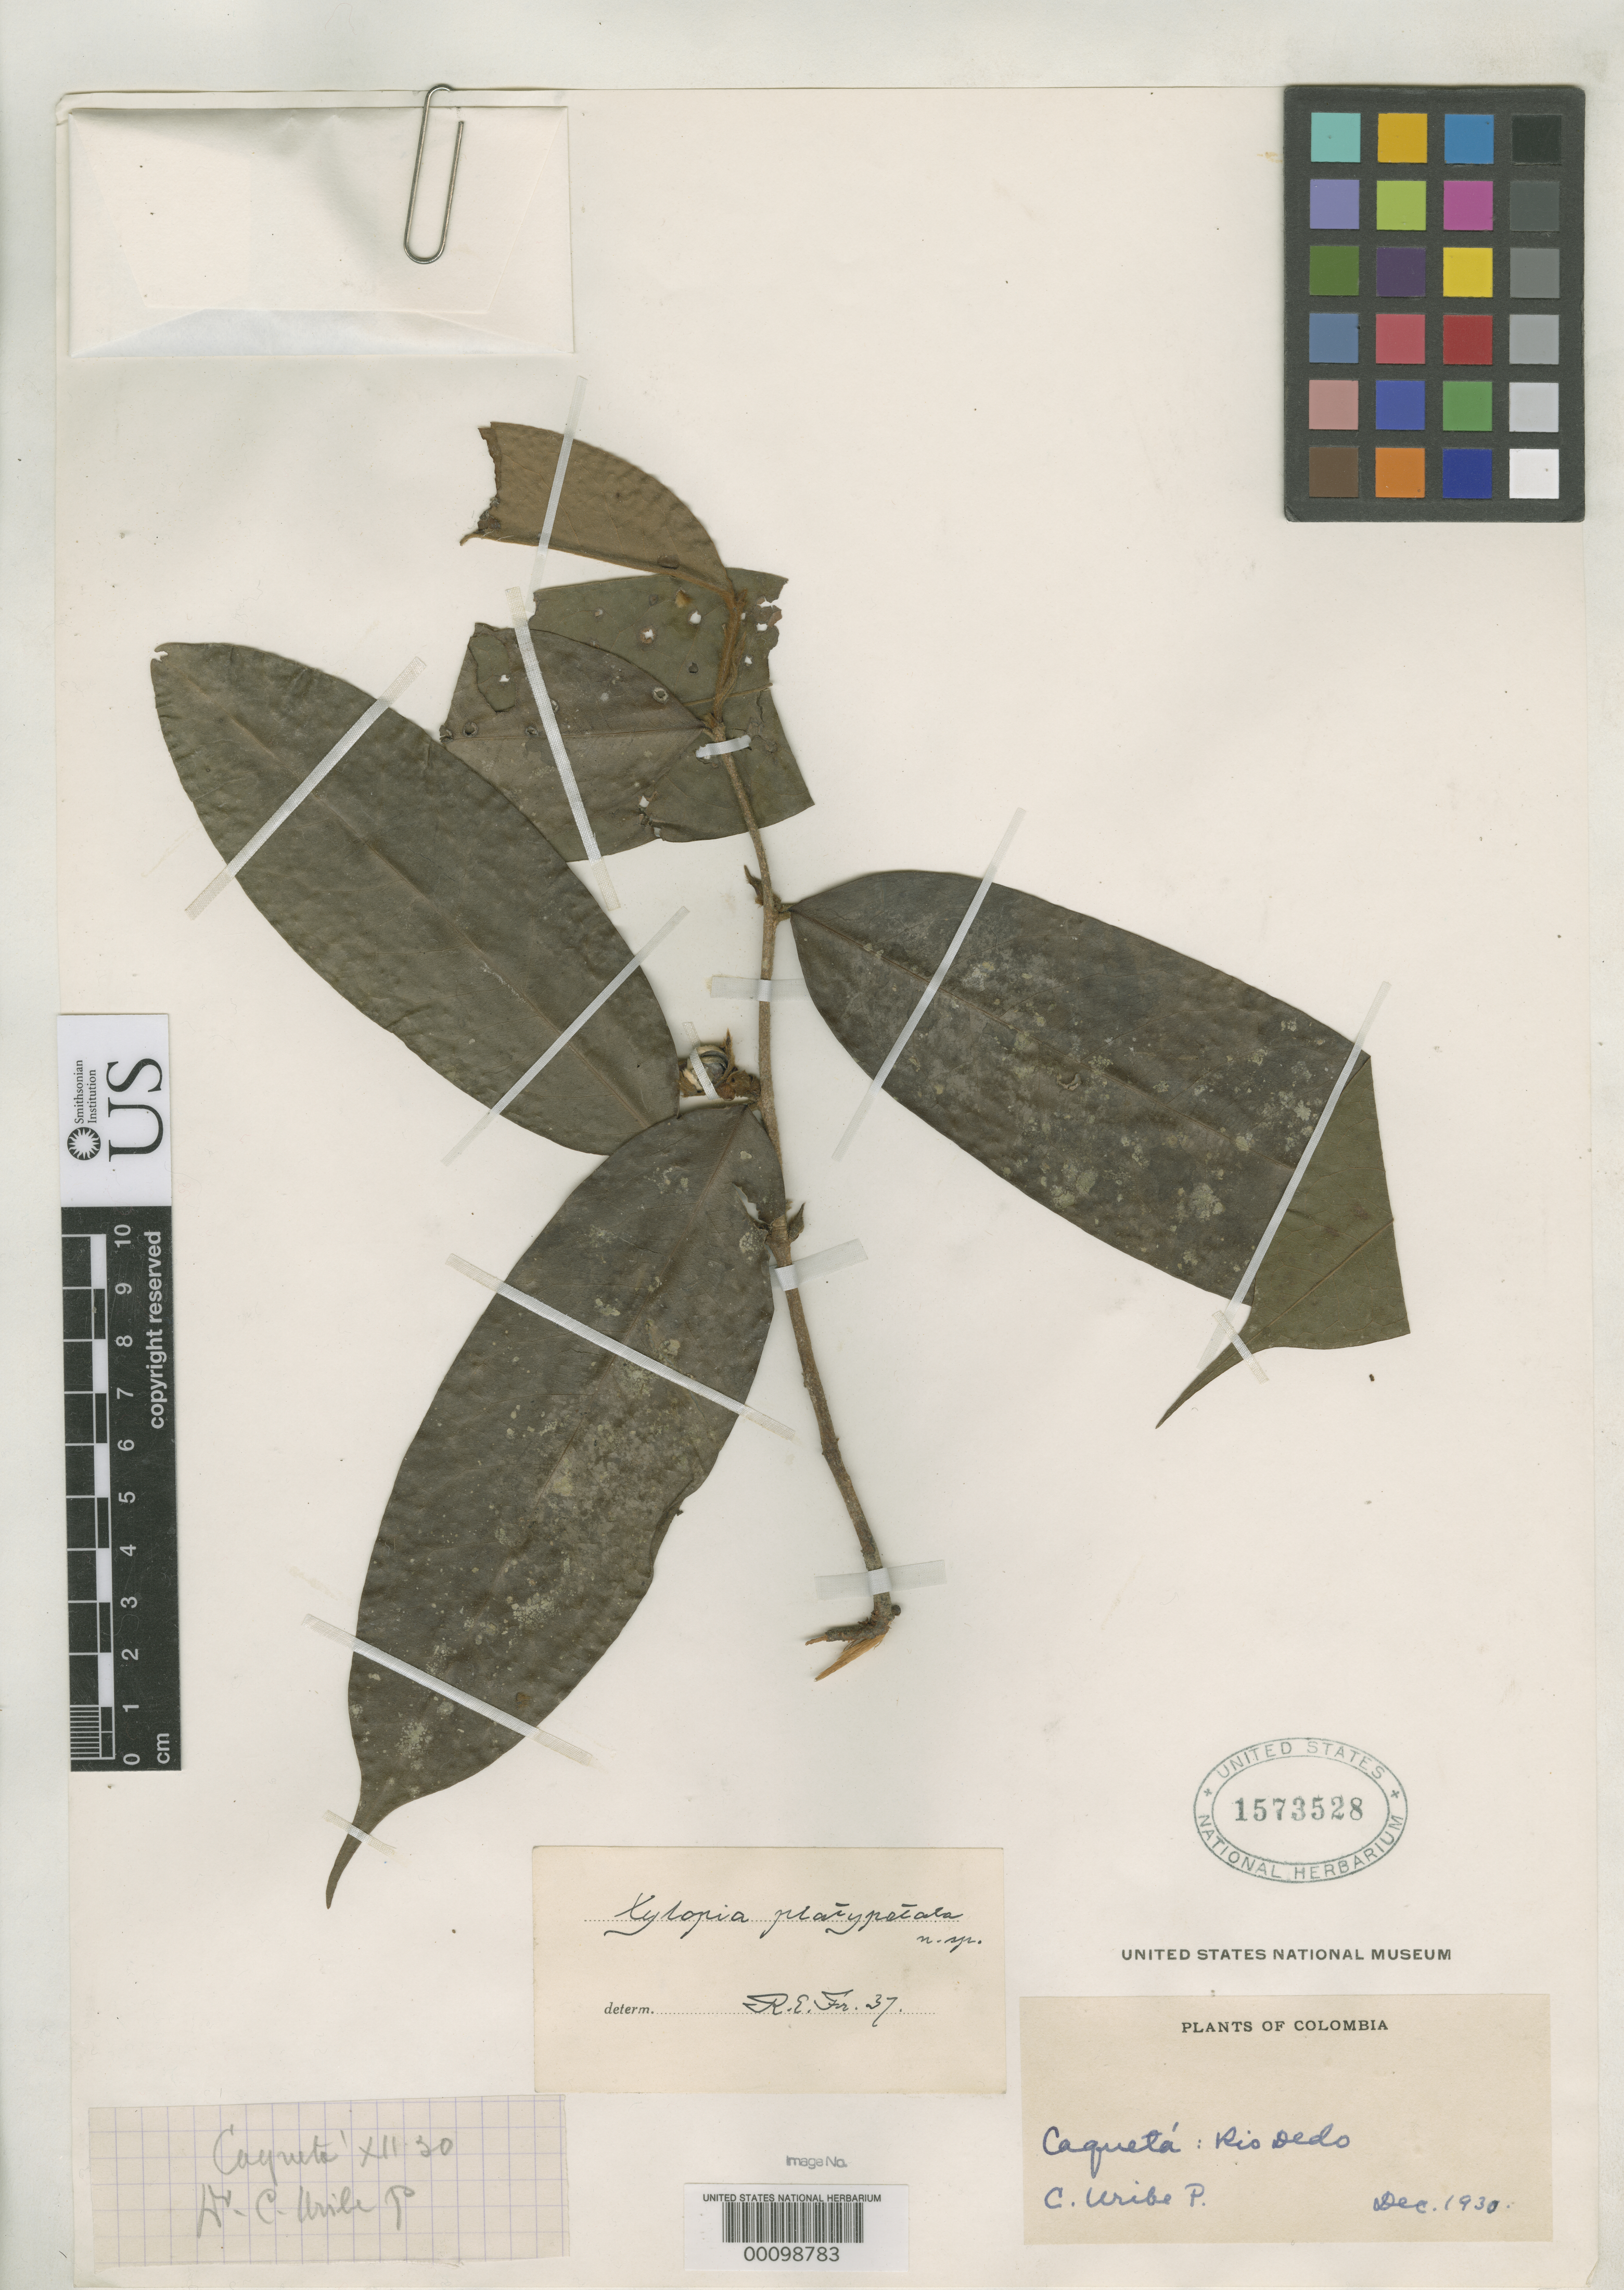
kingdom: Plantae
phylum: Tracheophyta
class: Magnoliopsida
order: Magnoliales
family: Annonaceae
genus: Xylopia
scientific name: Xylopia platypetala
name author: R.E. Fr.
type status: Holotype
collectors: C. Uribe P.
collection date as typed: Dec 1930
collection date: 1930-12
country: Colombia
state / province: Caquetá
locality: Rio Dedo.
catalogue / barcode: US 1573528